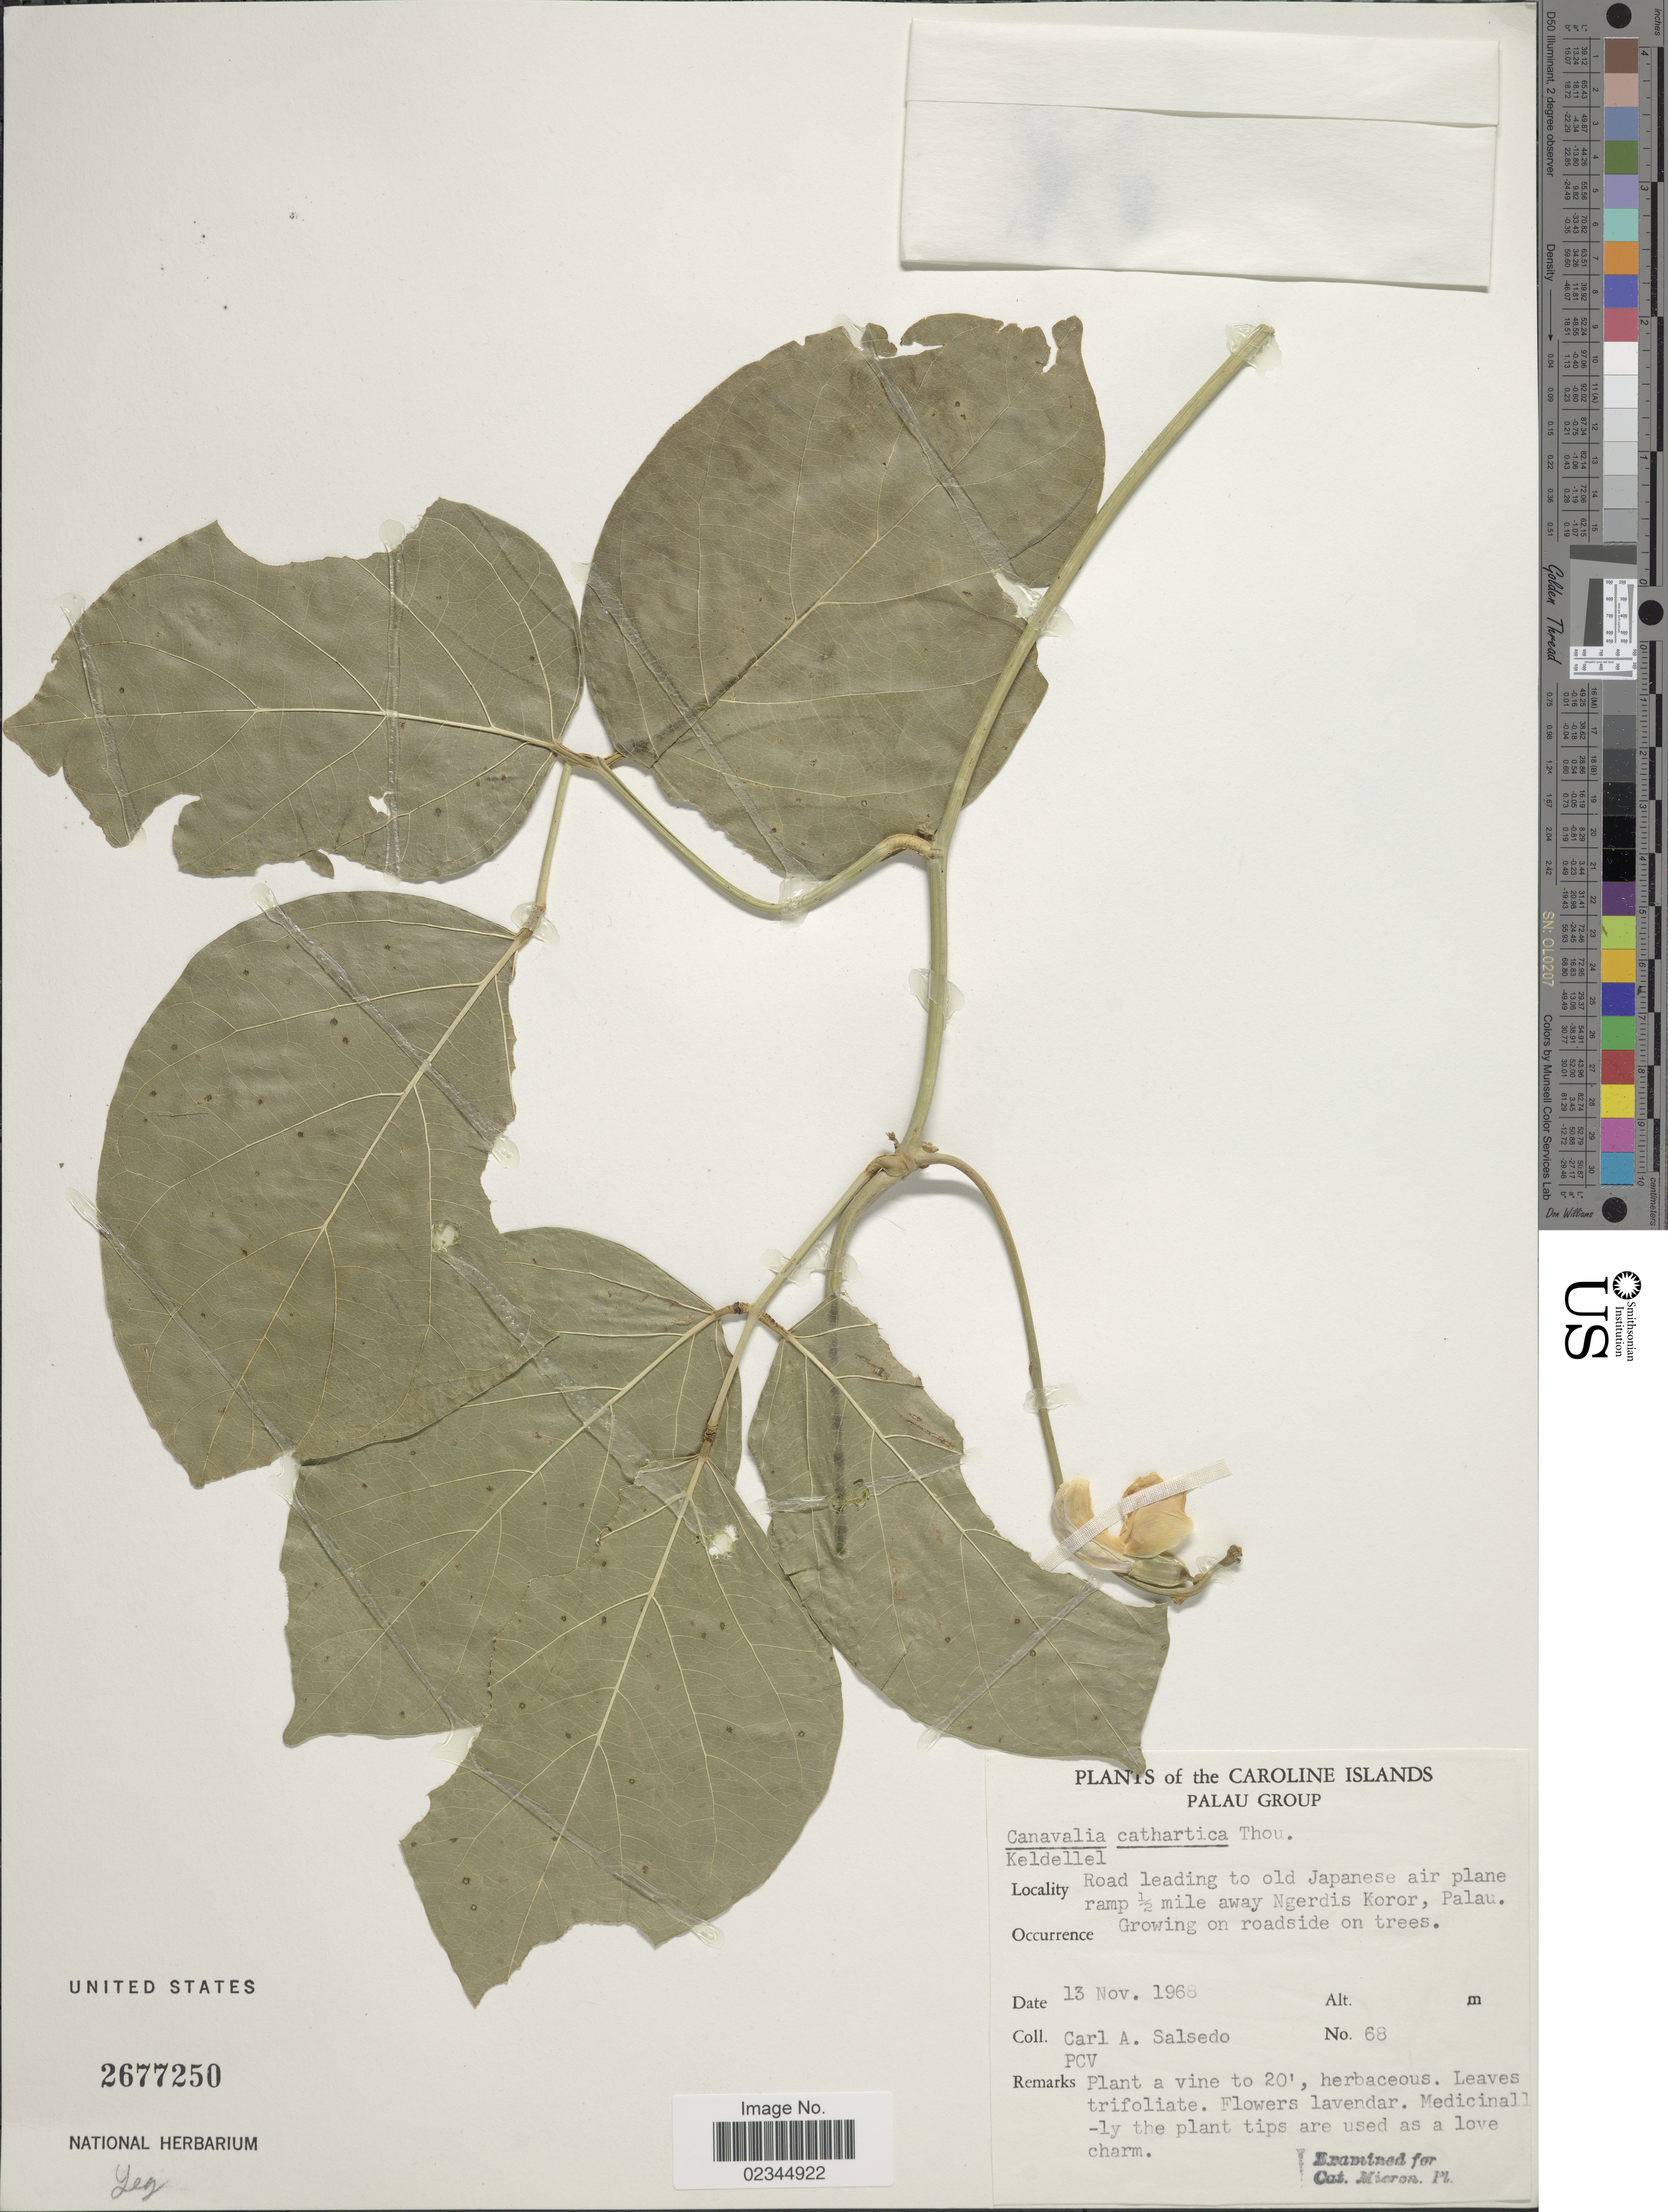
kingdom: Plantae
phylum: Tracheophyta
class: Magnoliopsida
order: Fabales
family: Fabaceae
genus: Canavalia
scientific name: Canavalia cathartica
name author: Thouars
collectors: C.A. Salsedo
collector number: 68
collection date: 1968-11-13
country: Palau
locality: Caroline Islands, Palau Group, road leading to old Japanese air plane ramp ½ mile away Ngerdis Koror, Palau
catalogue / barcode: US 2677250